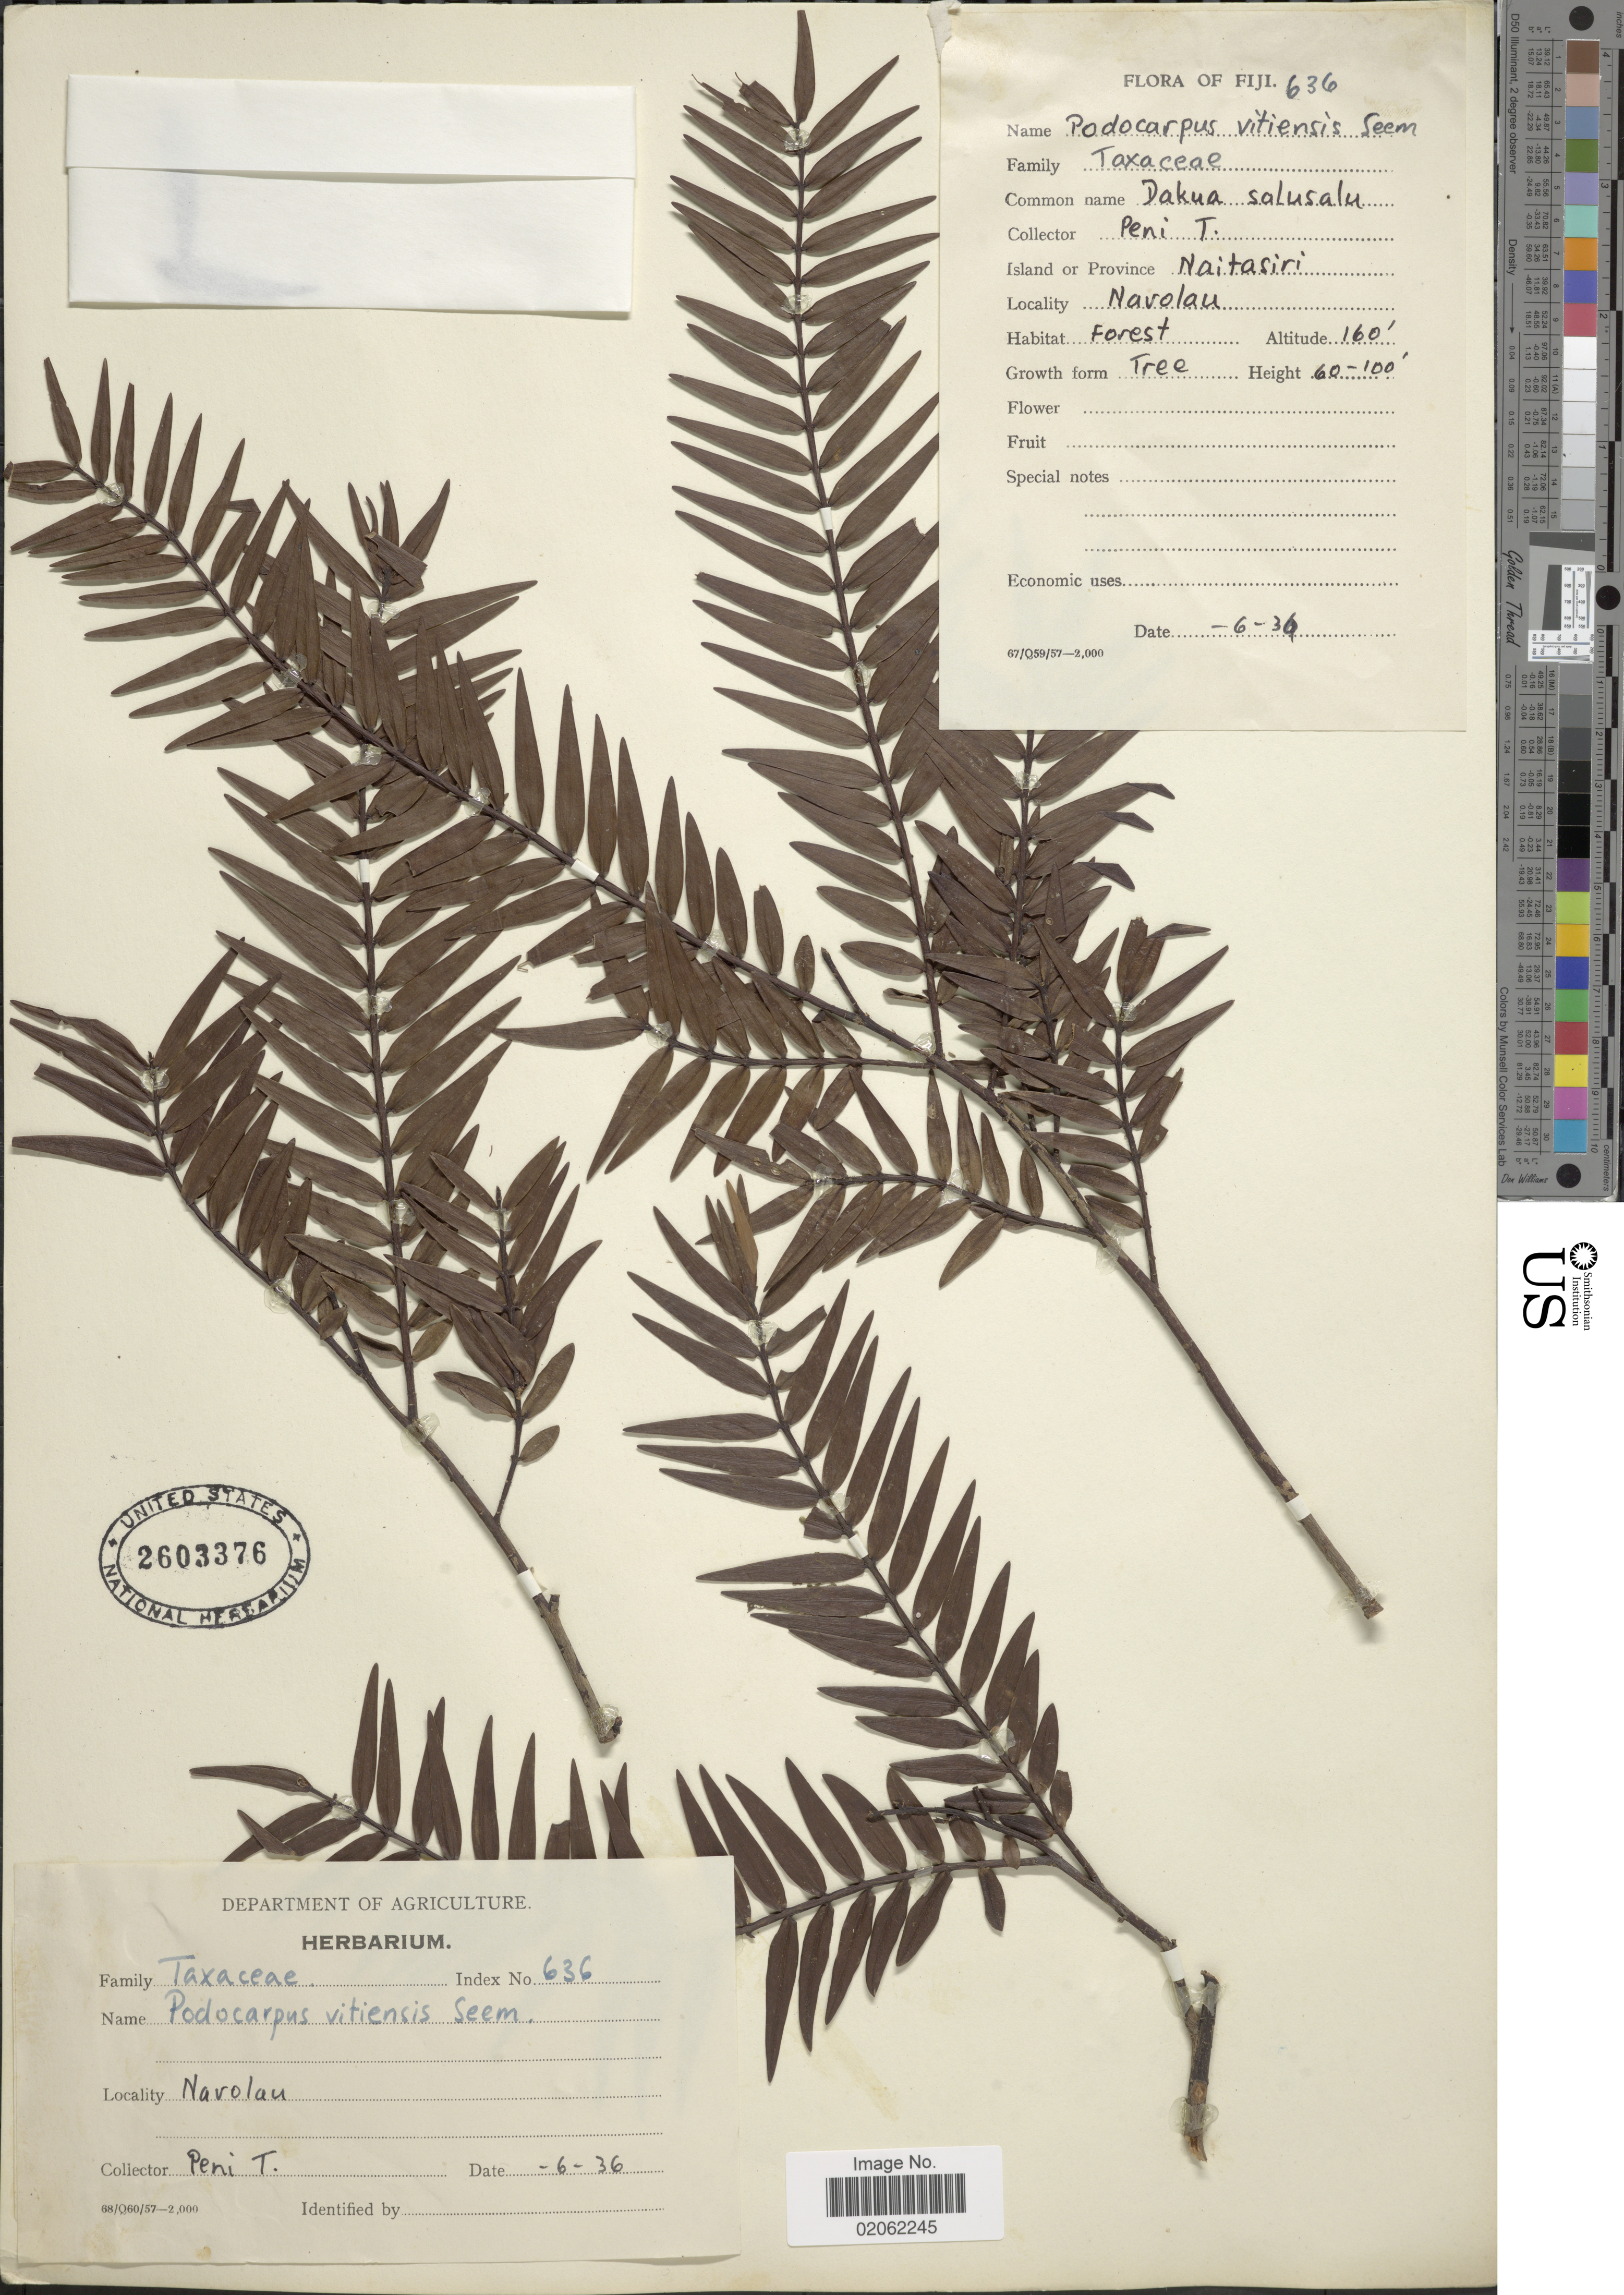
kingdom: Plantae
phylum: Tracheophyta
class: Pinopsida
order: Pinales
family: Podocarpaceae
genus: Decussocarpus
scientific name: Decussocarpus vitiensis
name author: Seem.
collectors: T. Peni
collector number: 636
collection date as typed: Transcribed d/m/y: /6/36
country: Fiji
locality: Navolau, Island or Province Naitasiri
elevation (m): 49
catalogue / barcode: US 2603376